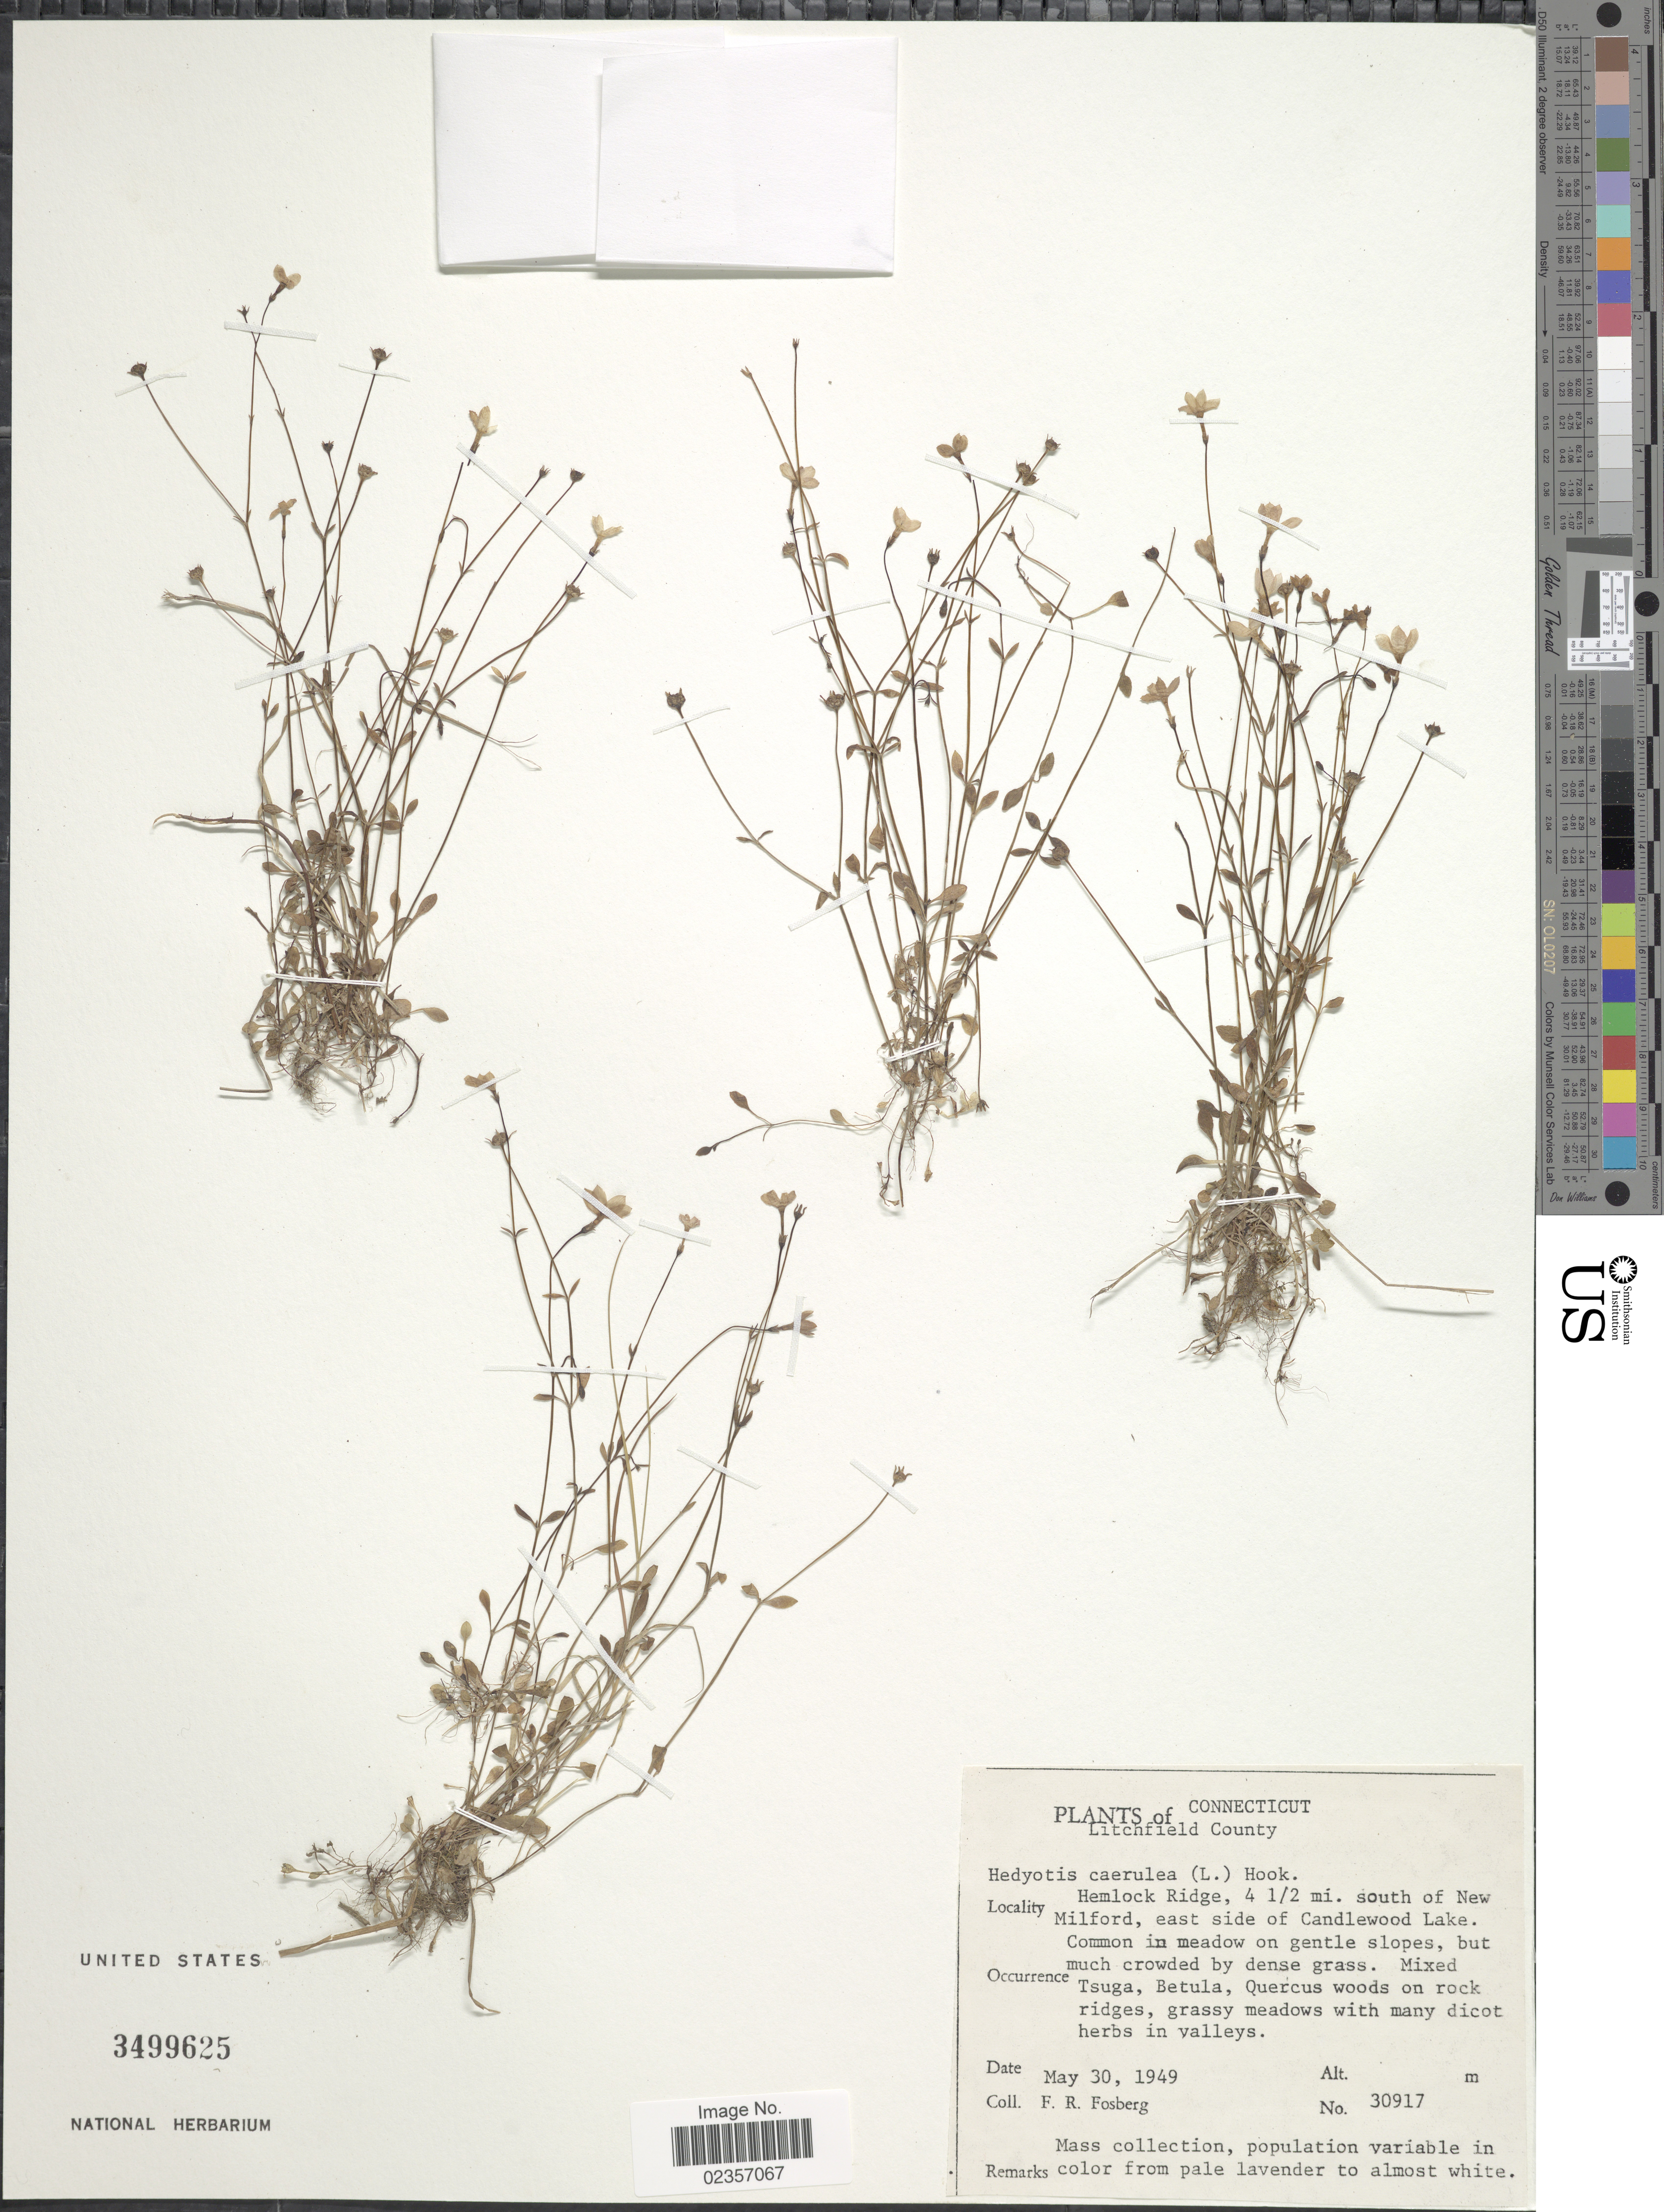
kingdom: Plantae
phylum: Tracheophyta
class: Magnoliopsida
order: Gentianales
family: Rubiaceae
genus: Houstonia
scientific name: Houstonia caerulea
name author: L.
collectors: F. R. Fosberg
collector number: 30917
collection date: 1949-05-30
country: United States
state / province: Connecticut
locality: Litchfield County, Hemlock Ridge, 4½ mi. south of New Milford, east side of Candlewood Lake. Common in meadow on gentle slopes, but much crowded by dense grass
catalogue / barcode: US 3499625